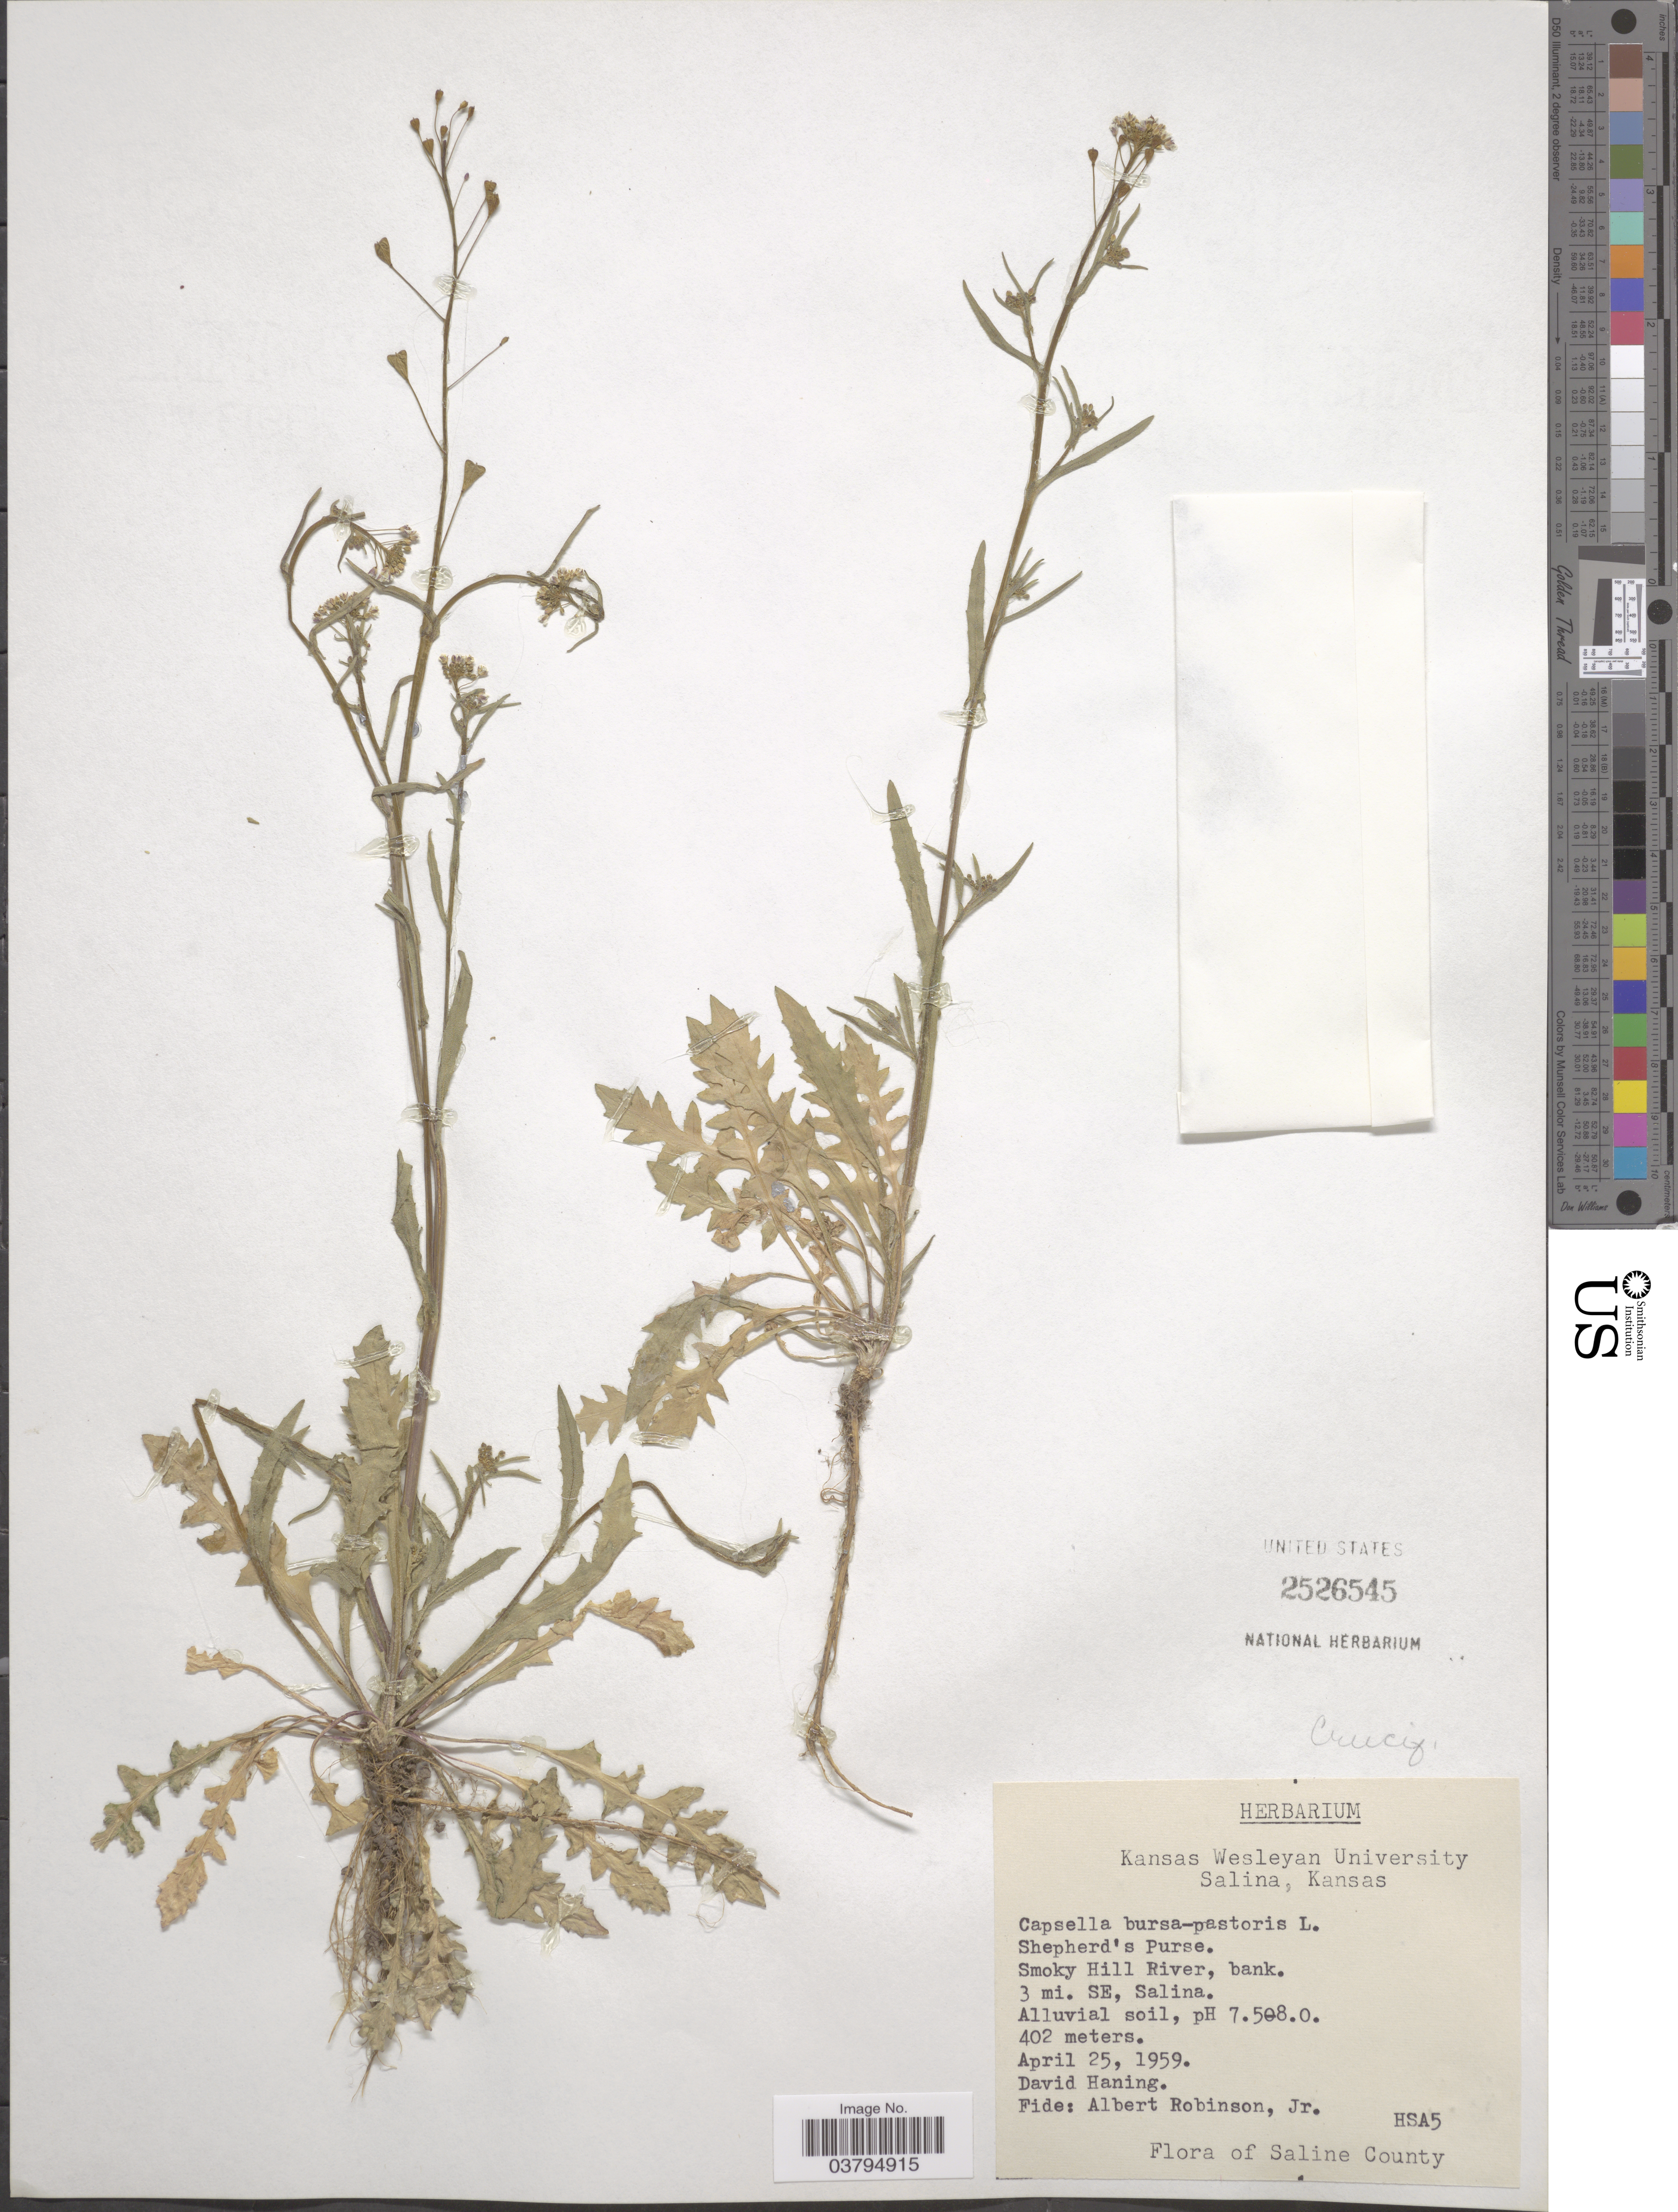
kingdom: Plantae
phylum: Tracheophyta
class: Magnoliopsida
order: Brassicales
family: Brassicaceae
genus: Capsella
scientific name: Capsella bursa-pastoris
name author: (L.) Medik.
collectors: D. Haning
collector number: HSA5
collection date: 1959-04-25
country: United States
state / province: Kansas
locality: Smoky Hill River, bank. 3 mi. SE, Salina. Saline County.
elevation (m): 402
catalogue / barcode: US 2526545